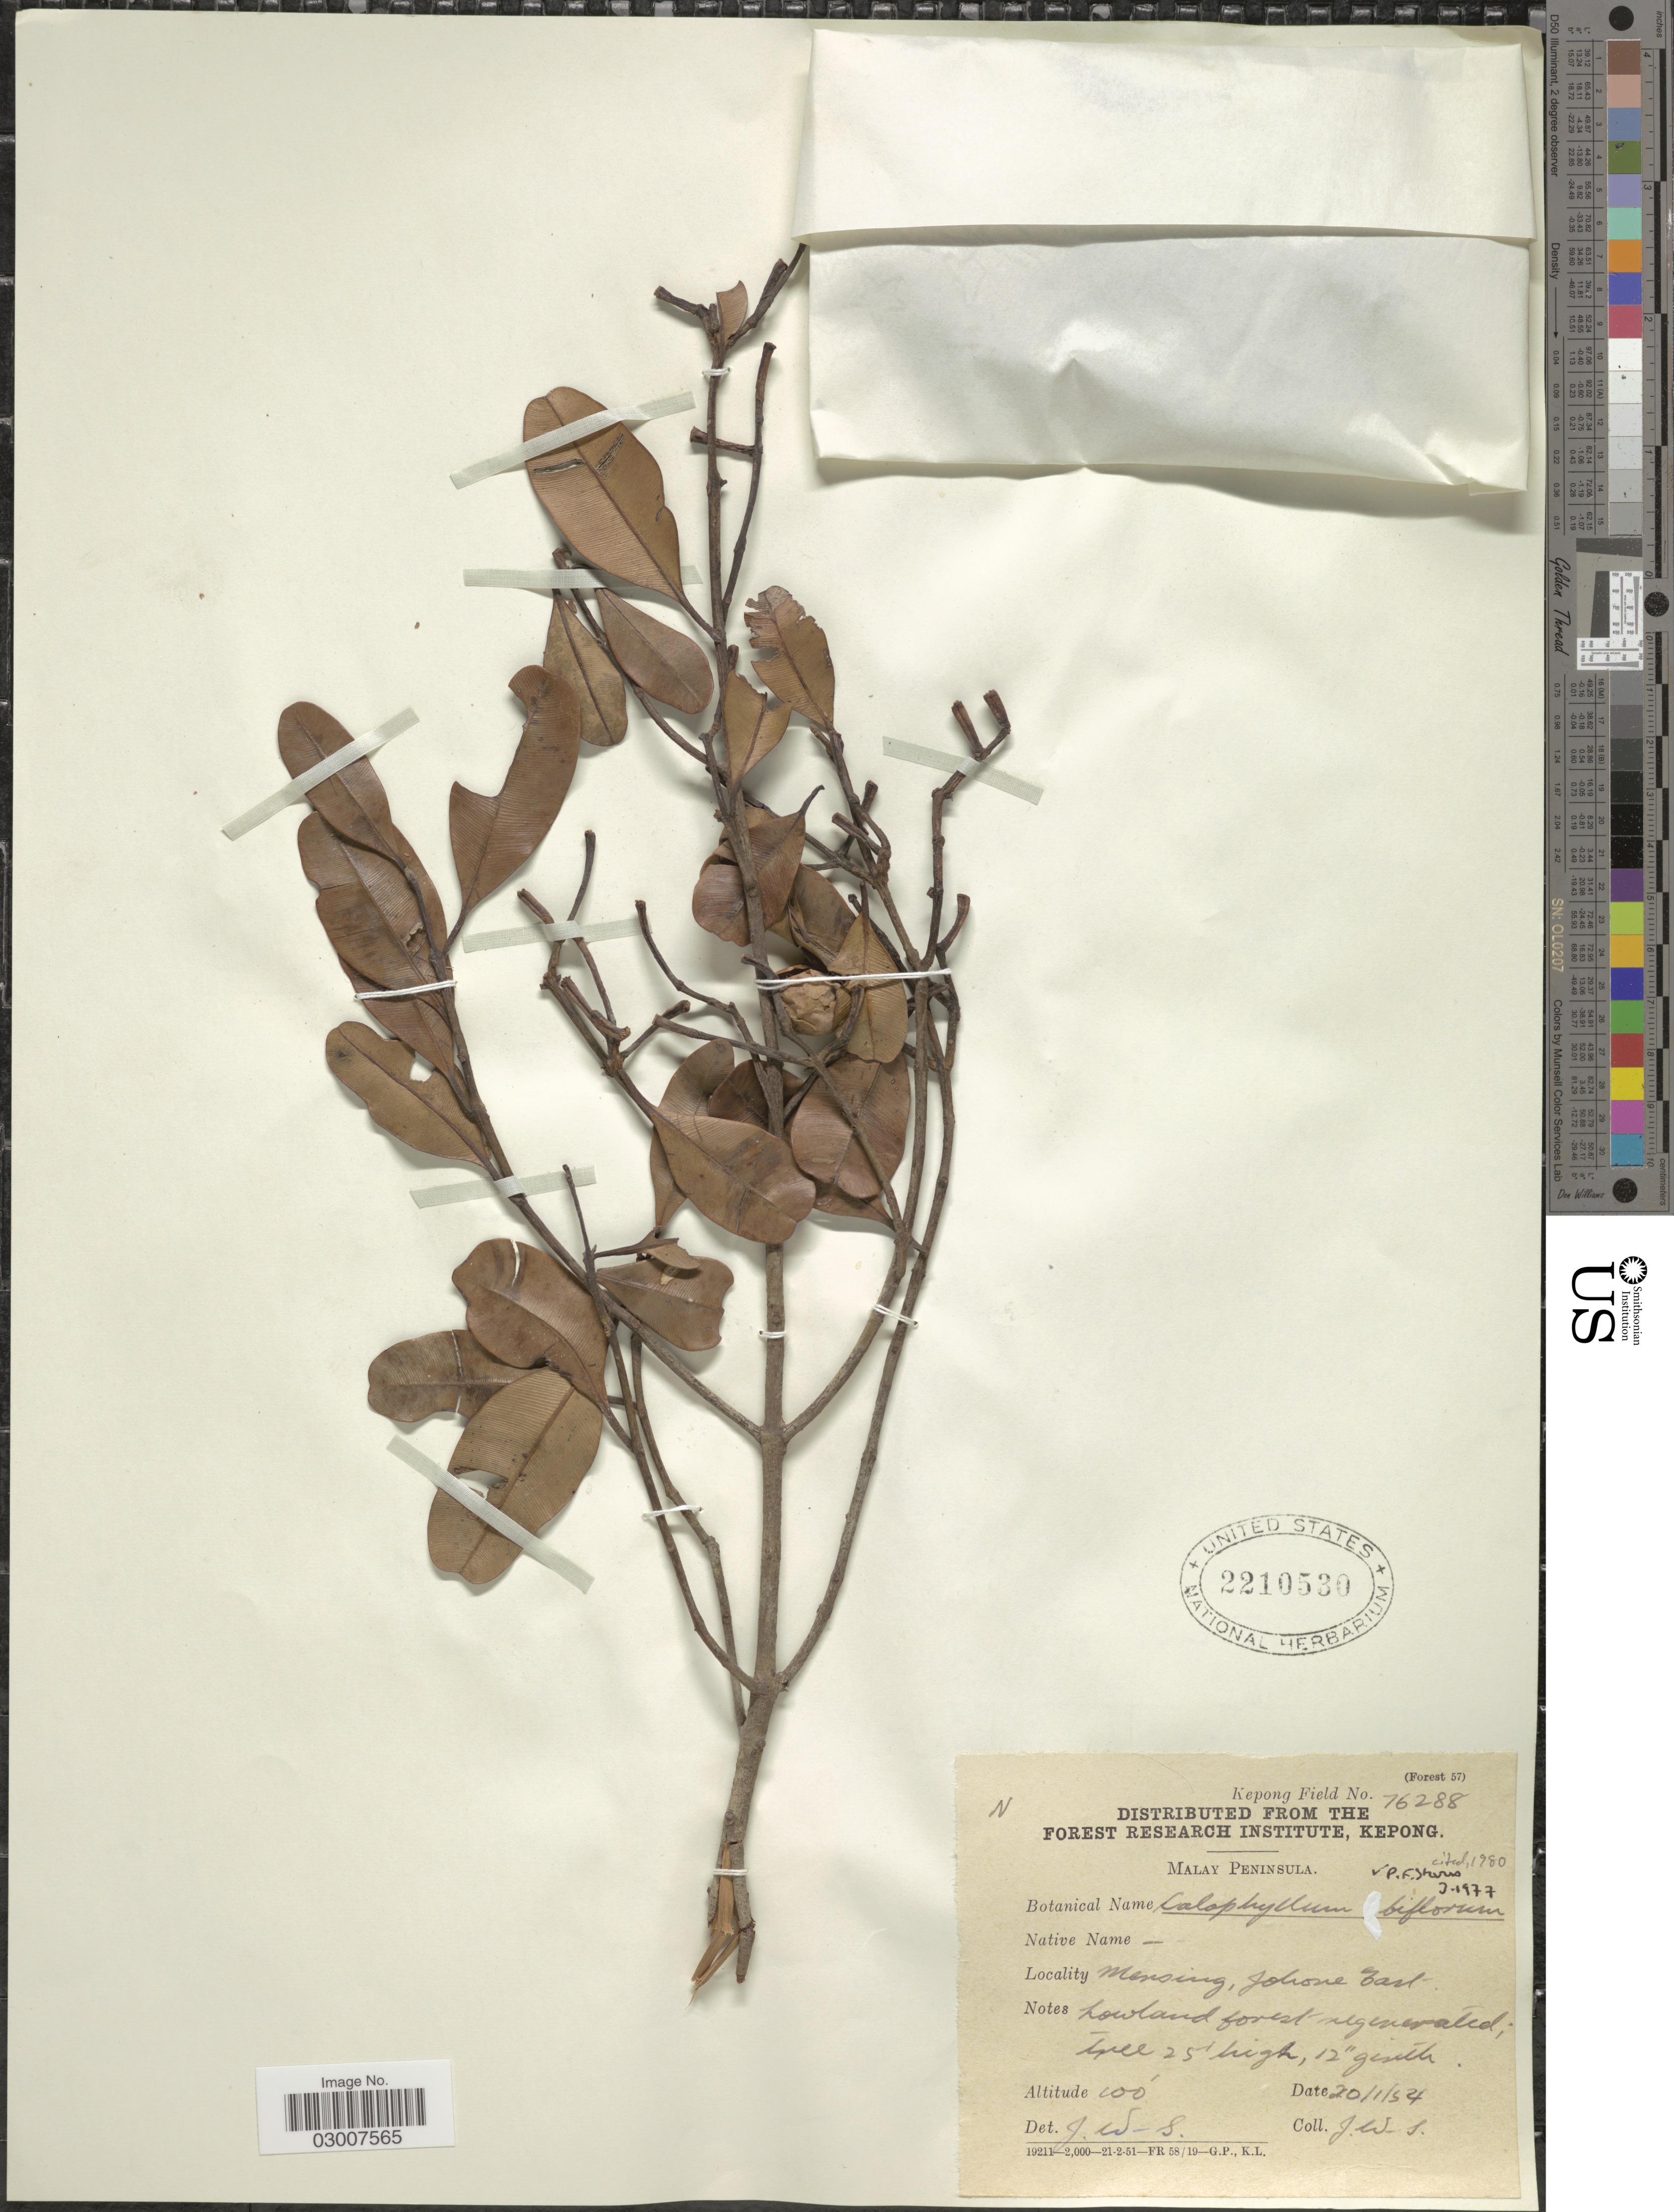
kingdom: Plantae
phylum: Tracheophyta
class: Magnoliopsida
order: Malpighiales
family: Calophyllaceae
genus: Calophyllum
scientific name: Calophyllum biflorum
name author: M.R. Hend. & Wyatt-Sm.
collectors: J. W. S.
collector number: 76288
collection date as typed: Transcribed d/m/y: 20/1/54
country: Malaysia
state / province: Johor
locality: Malay Peninsula. Mersing, Johore East.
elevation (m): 30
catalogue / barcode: US 2210530